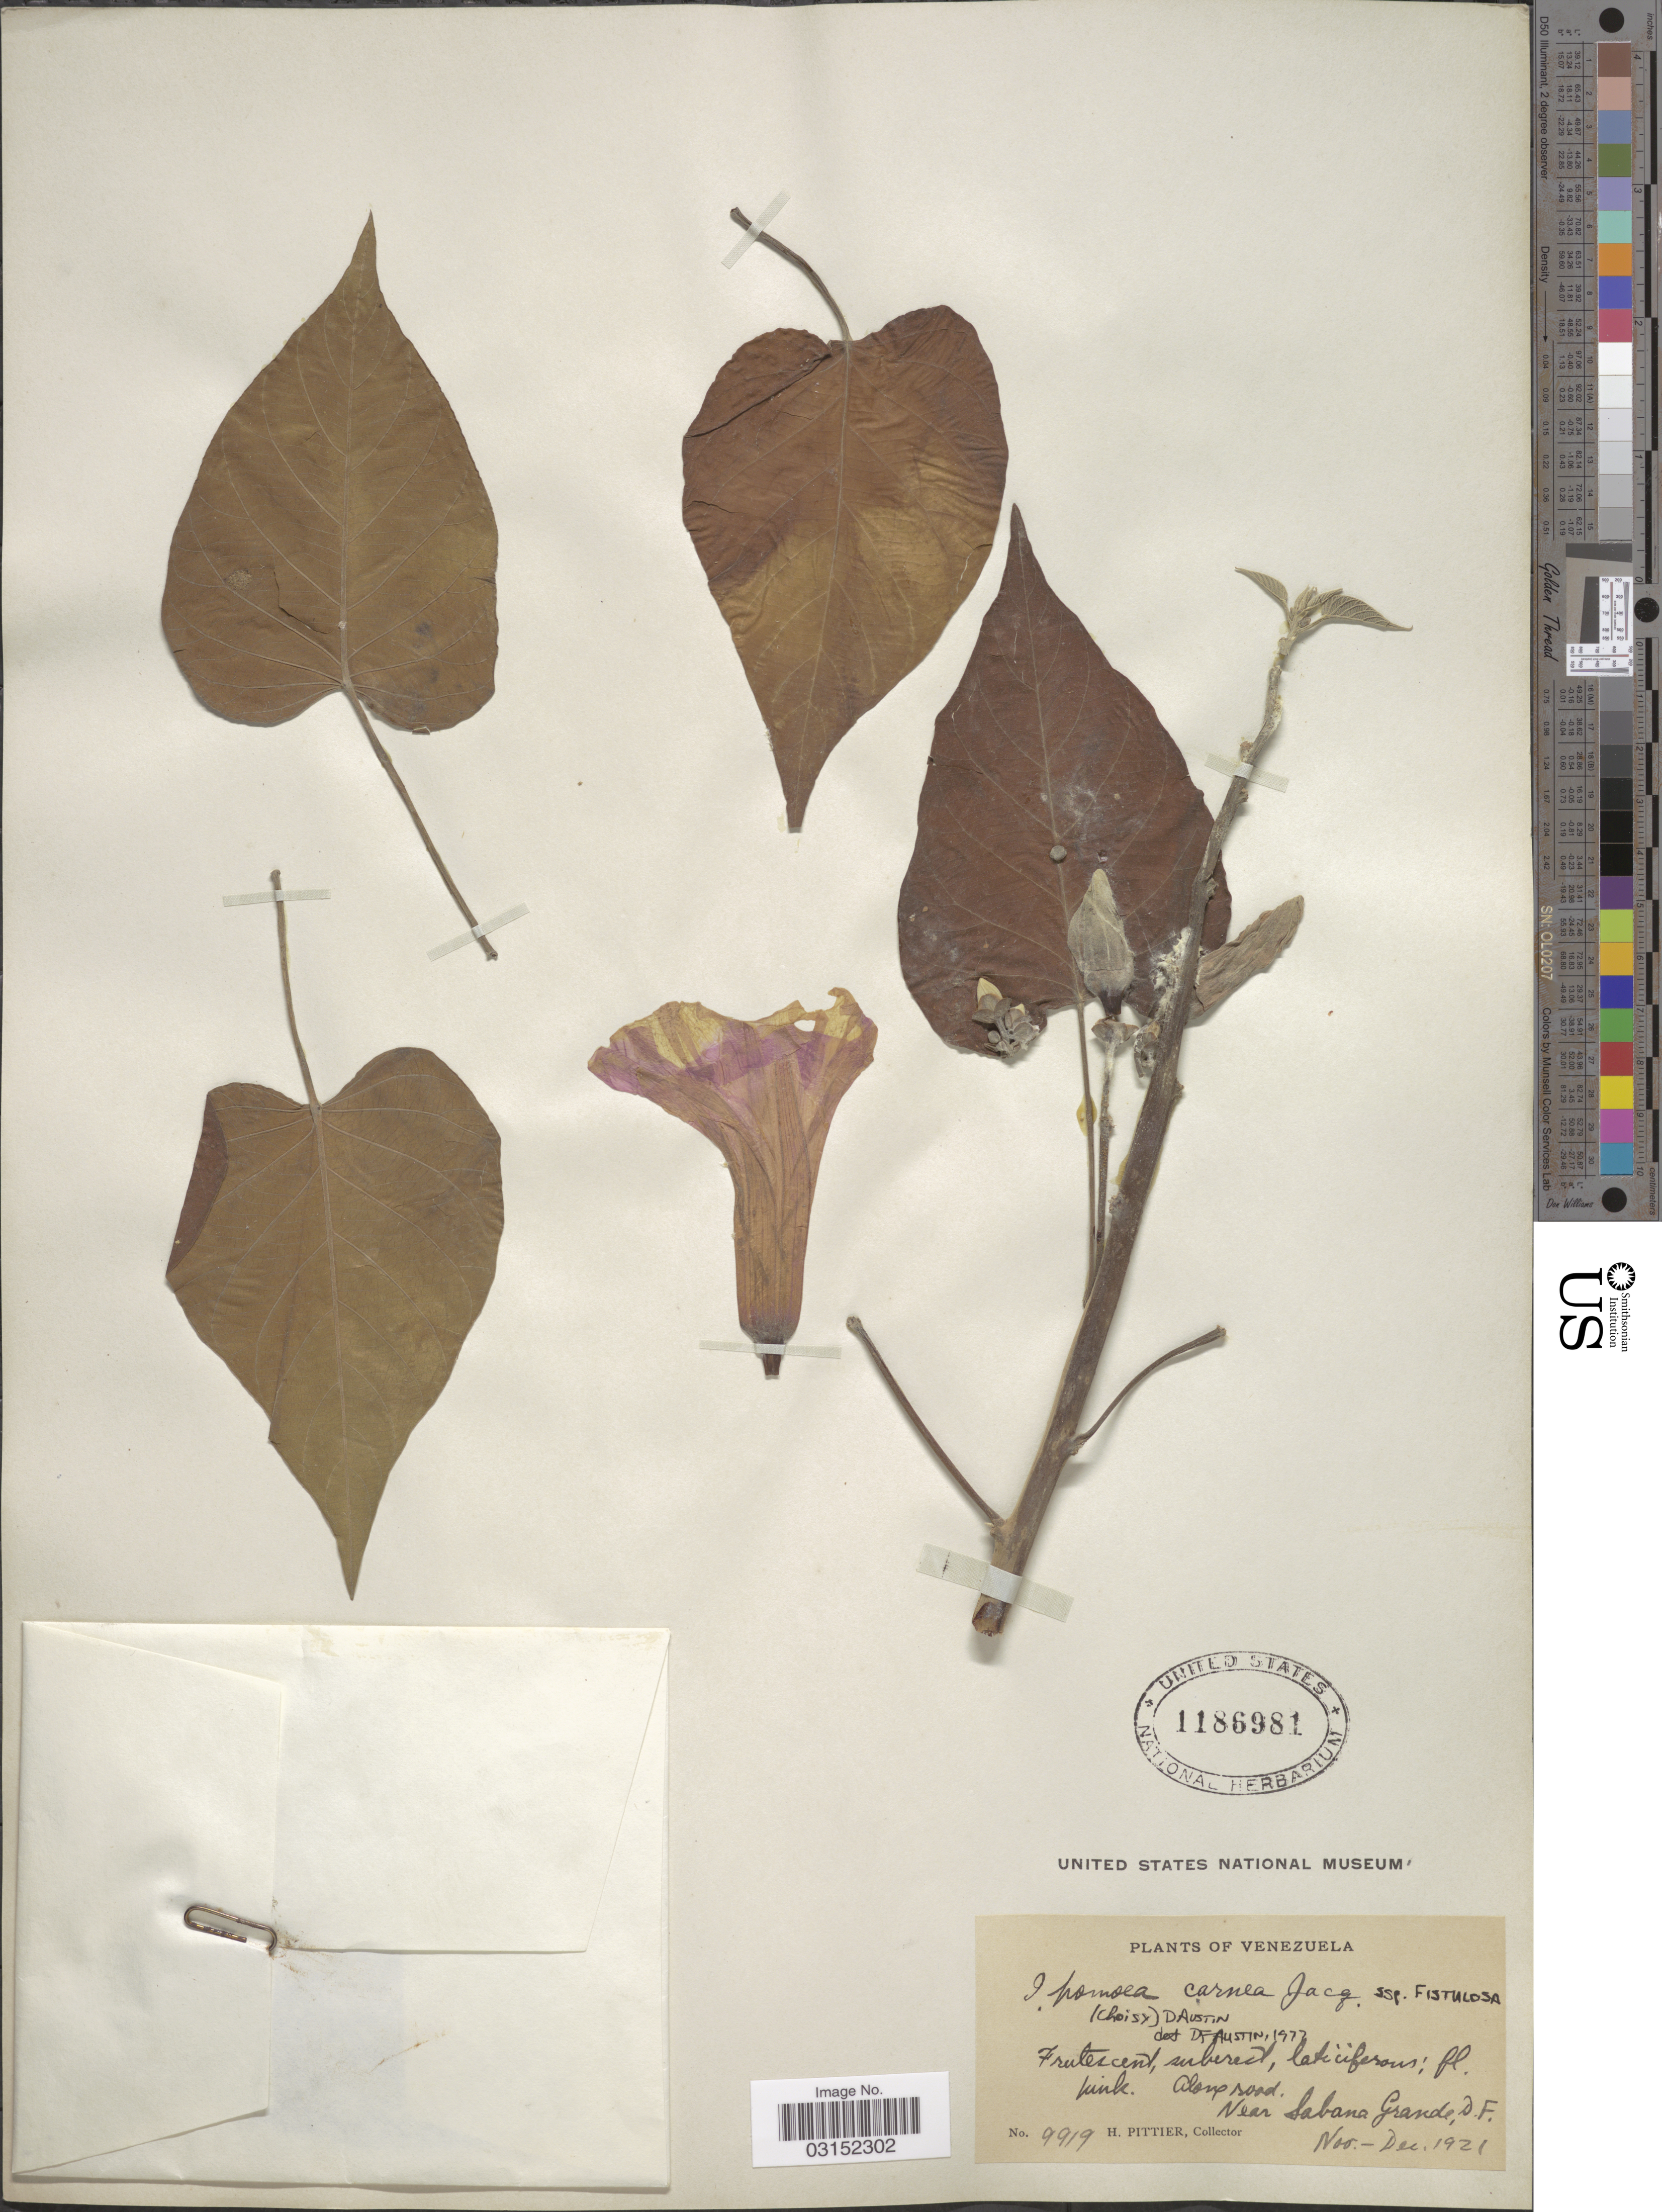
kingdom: Plantae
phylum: Tracheophyta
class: Magnoliopsida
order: Solanales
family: Convolvulaceae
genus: Ipomoea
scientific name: Ipomoea carnea subsp. fistulosa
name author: (Mart. ex Choisy) D.F. Austin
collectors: H. F. Pittier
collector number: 9919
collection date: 1921-11/1921-12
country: Venezuela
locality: Along road, Near Sabana Grande, D.F.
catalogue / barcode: US 1186981